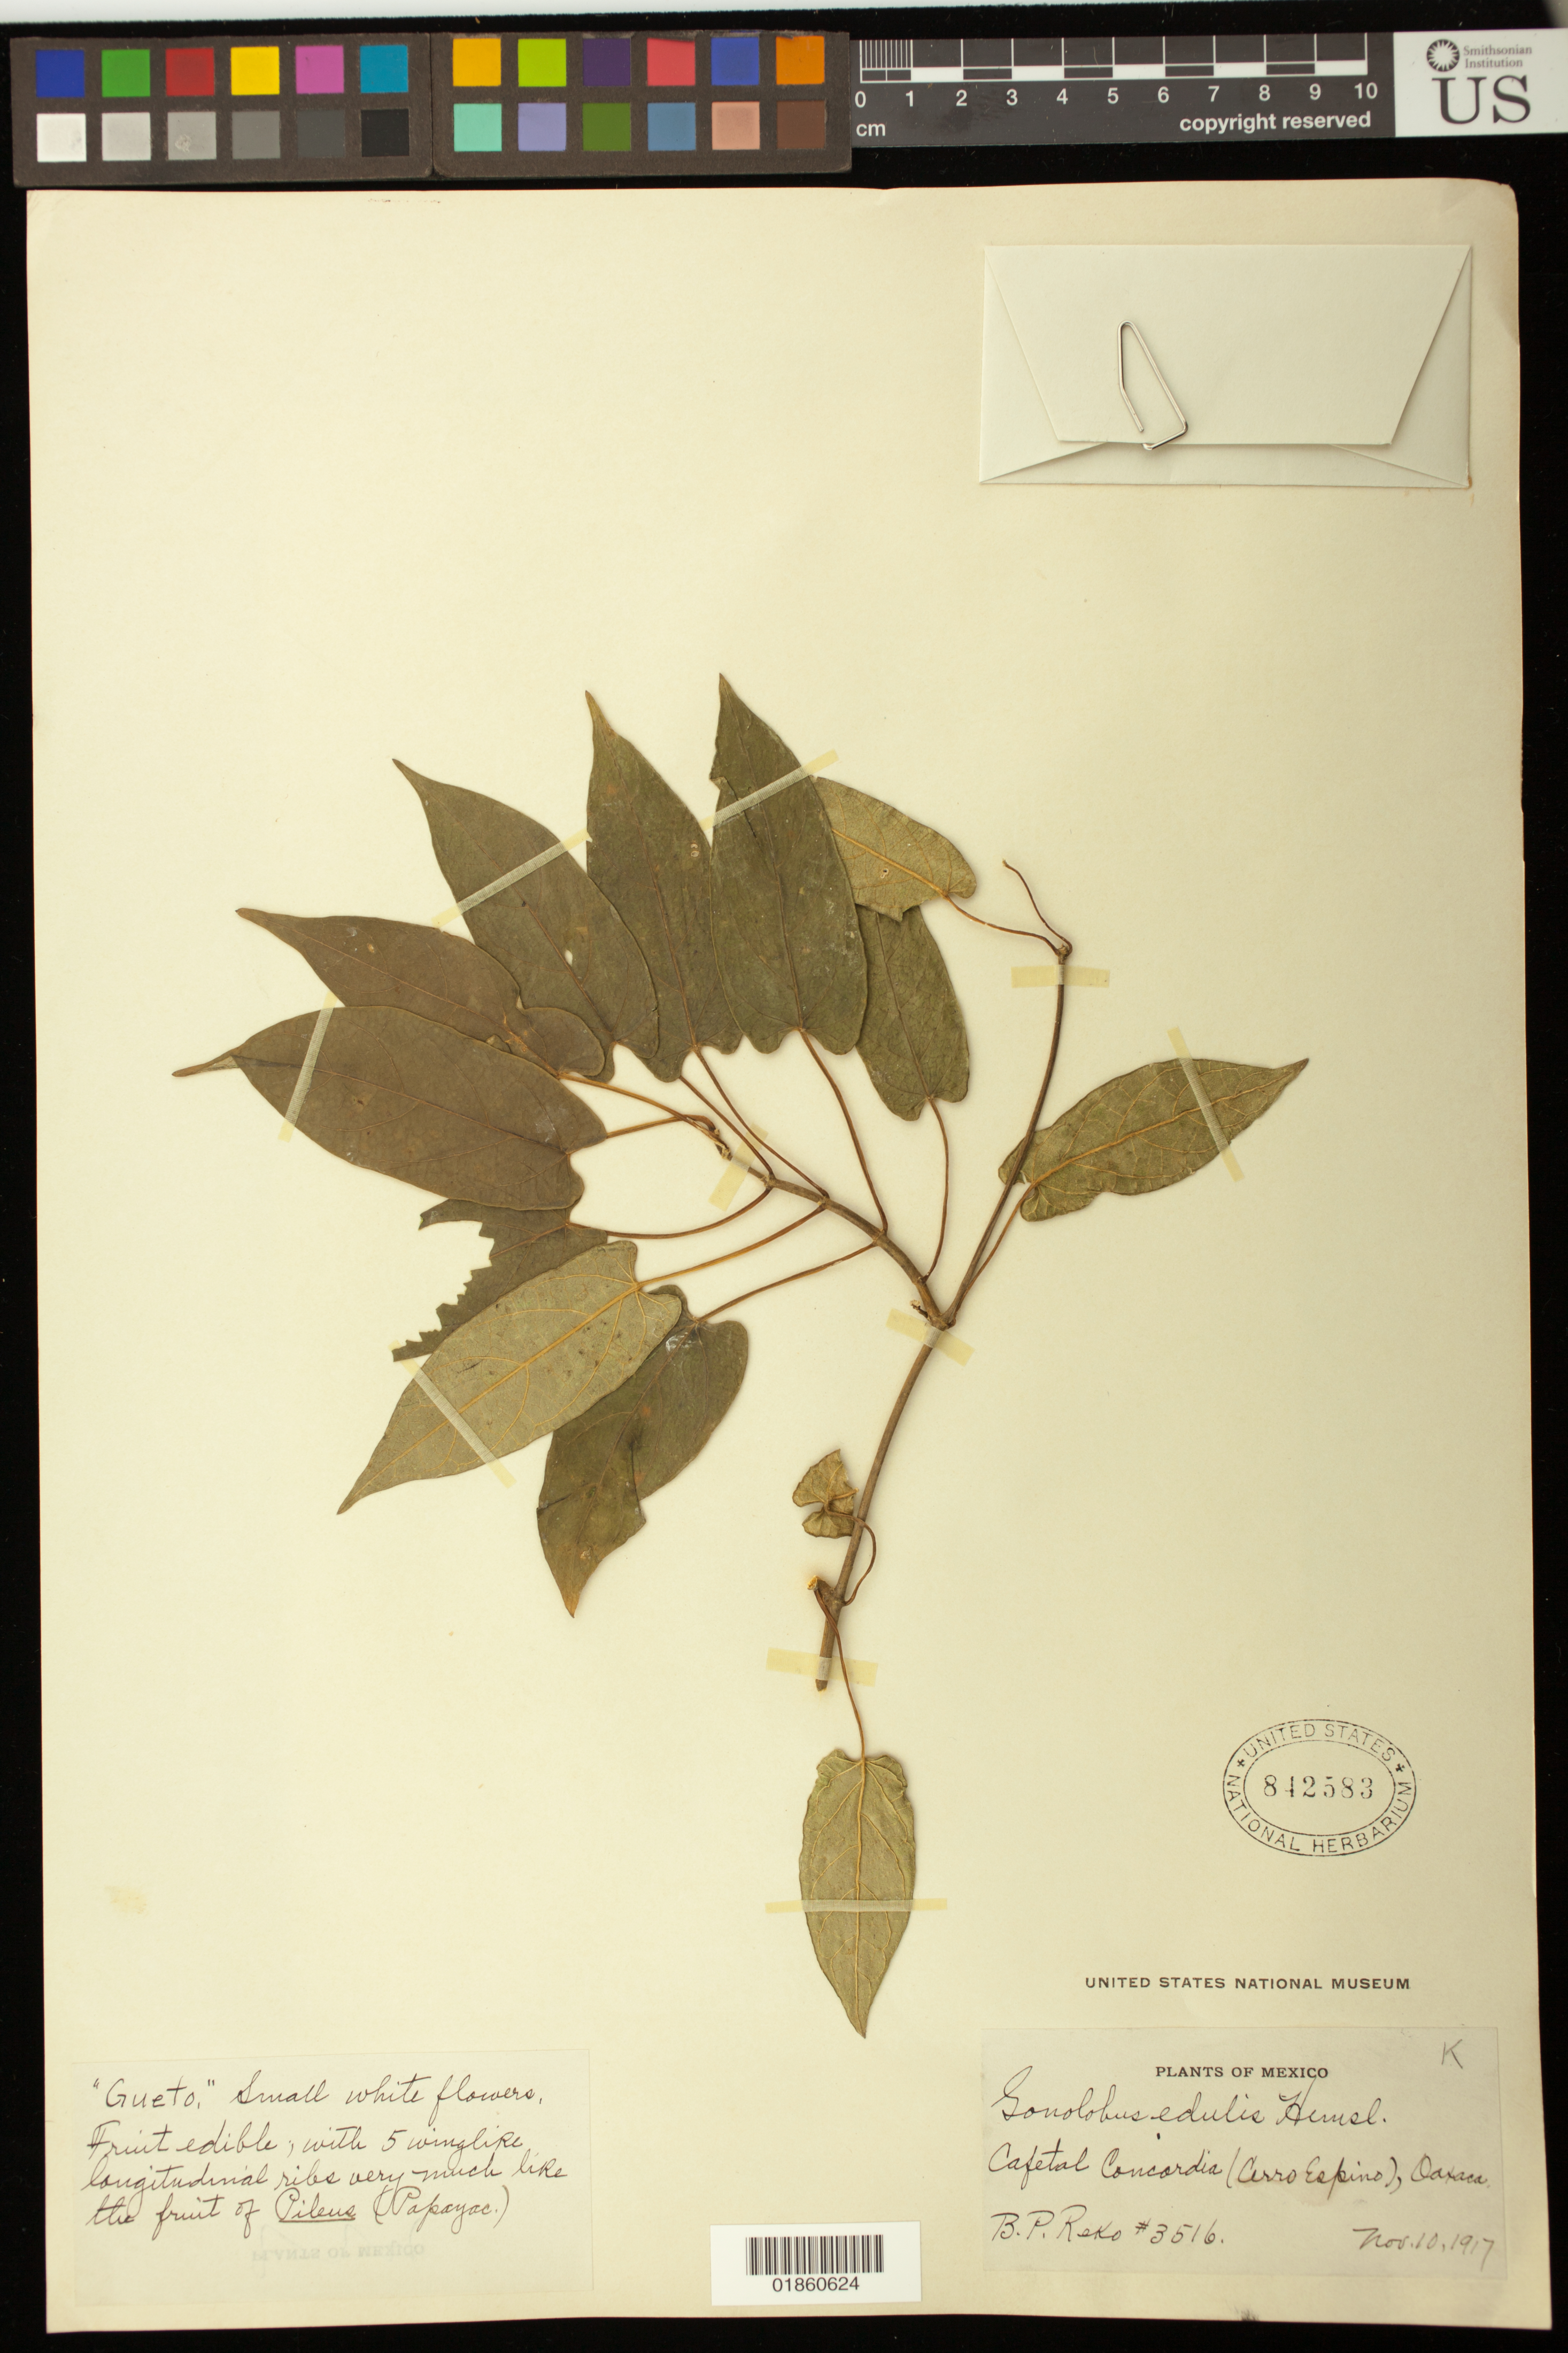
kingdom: Plantae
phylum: Tracheophyta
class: Magnoliopsida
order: Gentianales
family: Apocynaceae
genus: Gonolobus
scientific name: Gonolobus edulis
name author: Hemsl.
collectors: B. P. Reko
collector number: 3516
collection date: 1917-11-10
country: Mexico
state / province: Oaxaca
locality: Cafetal Concordia (Cerro Espino), Oaxaca.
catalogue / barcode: US 842583